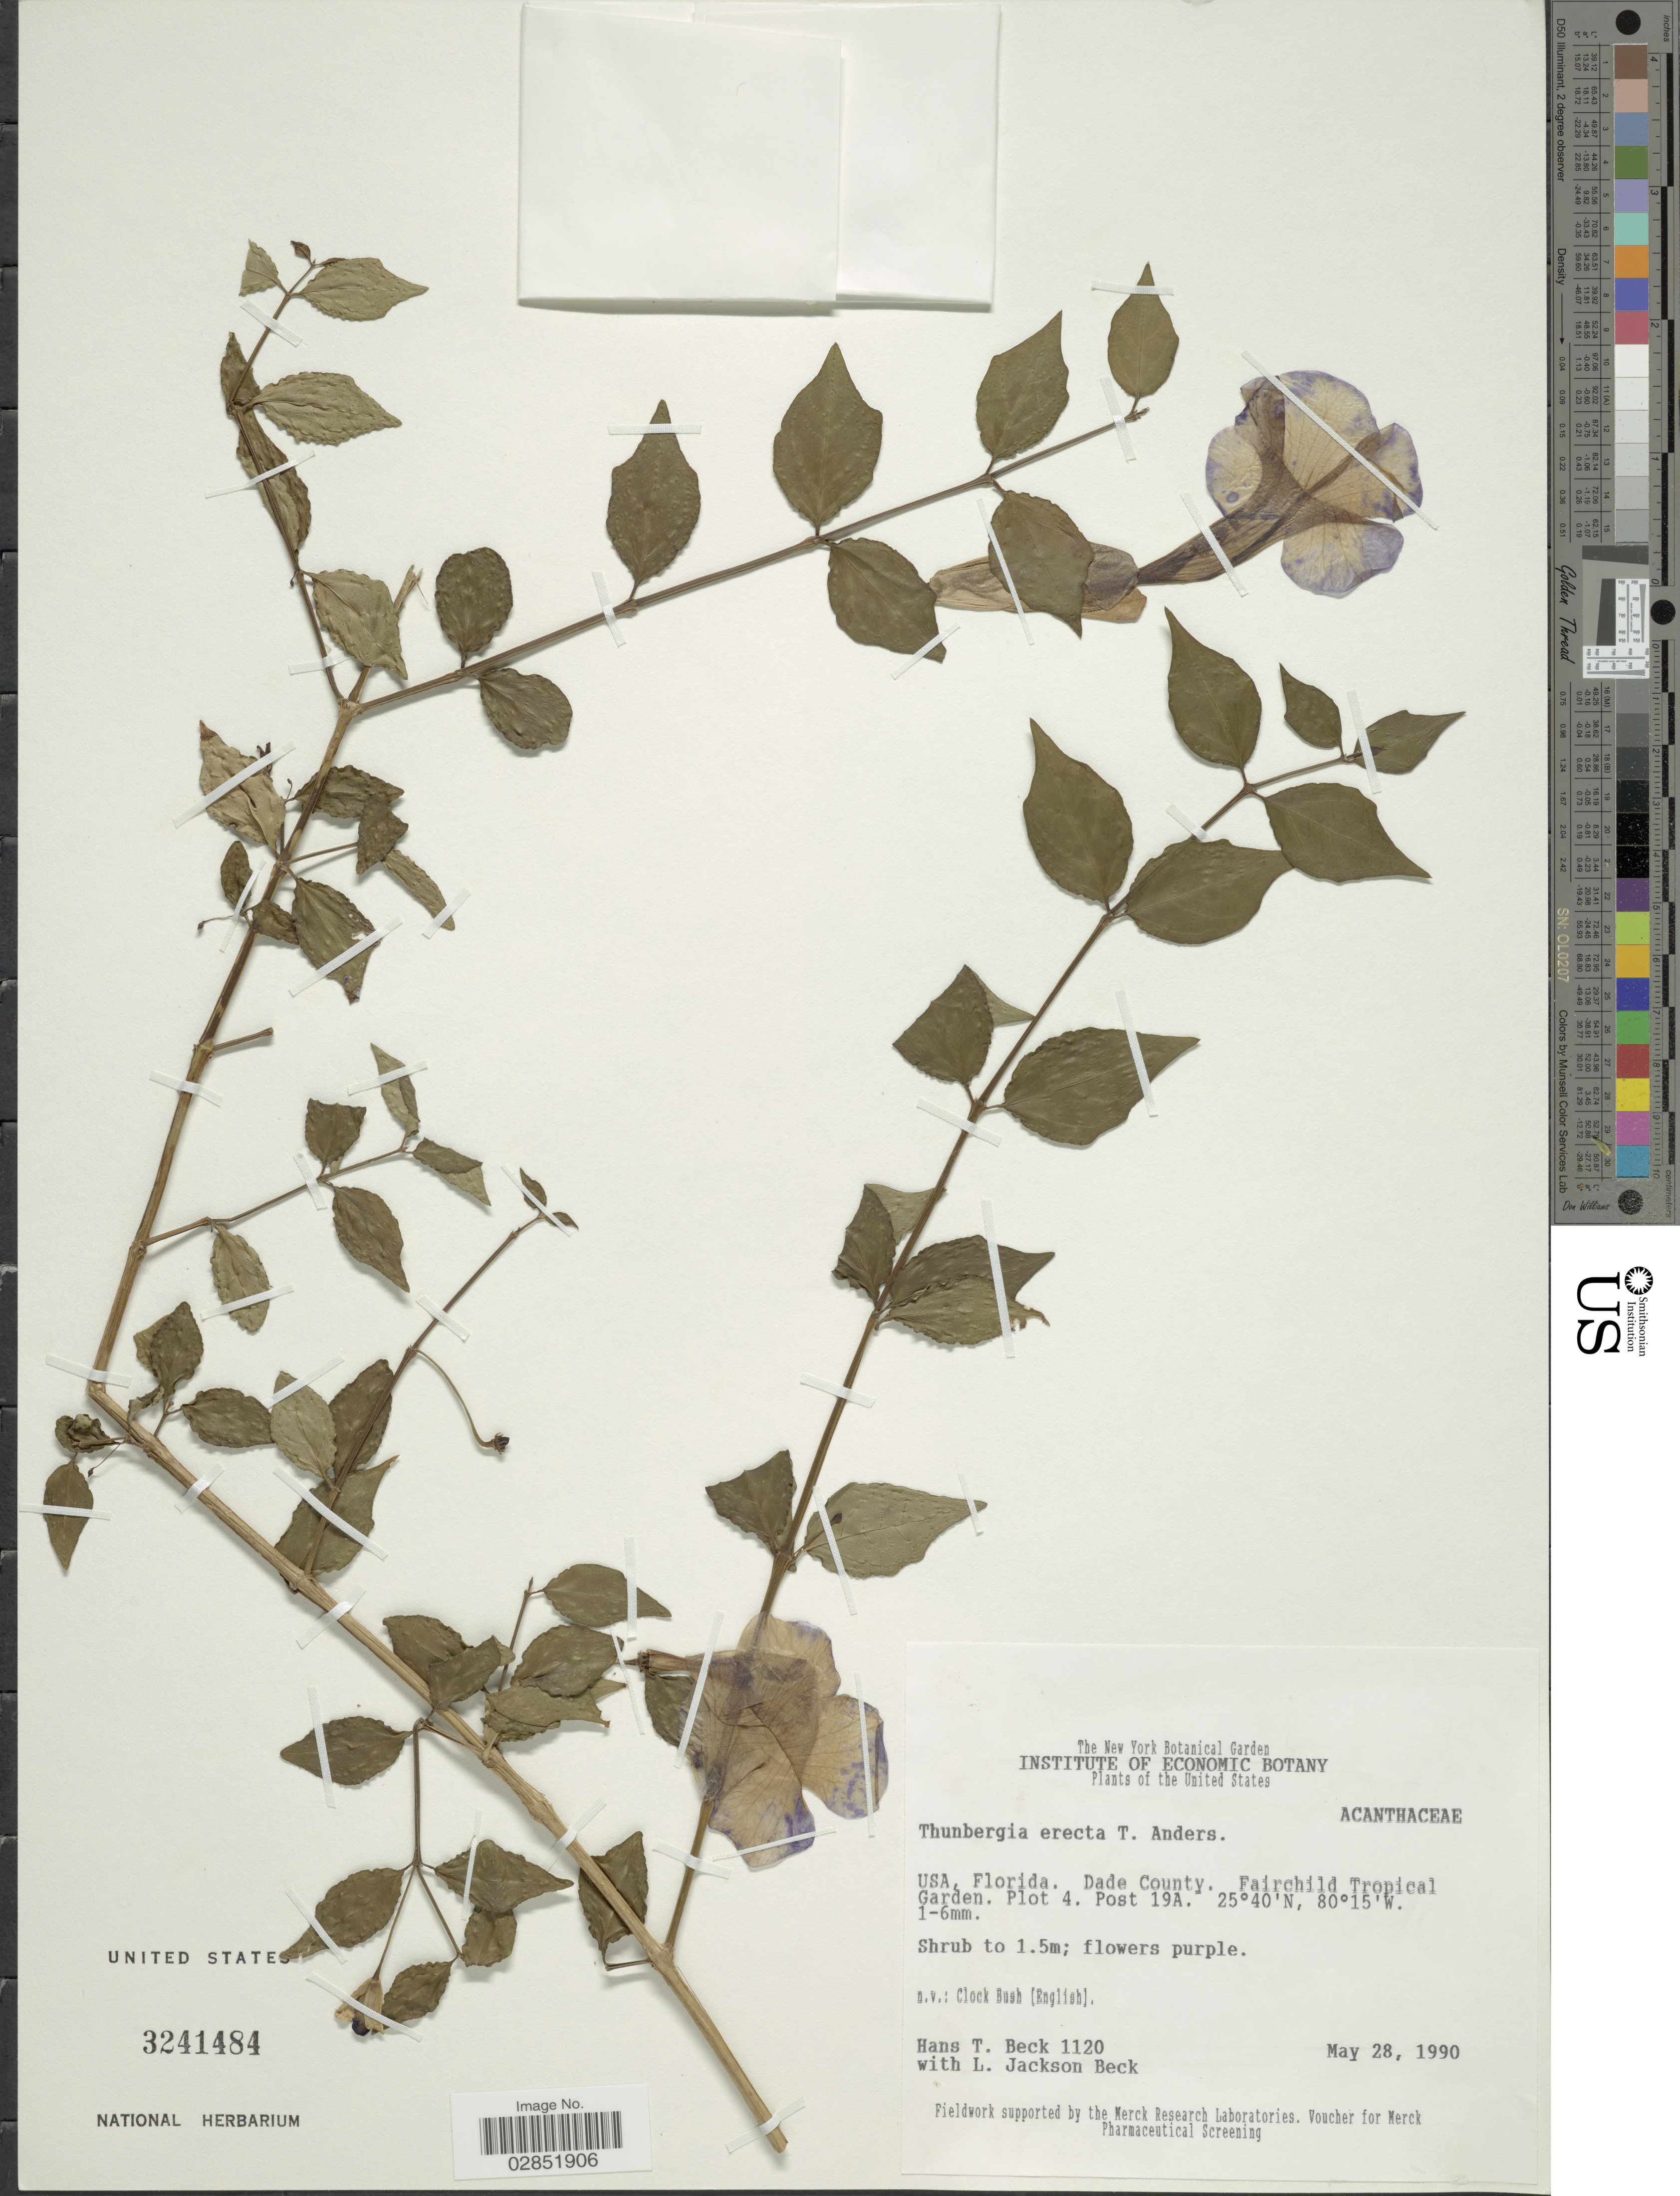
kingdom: Plantae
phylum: Tracheophyta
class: Magnoliopsida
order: Lamiales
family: Acanthaceae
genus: Thunbergia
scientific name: Thunbergia erecta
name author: (Benth.) T. Anderson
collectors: H. T. Beck & L. J. Beck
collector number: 1120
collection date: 1990-05-28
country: United States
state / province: Florida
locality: Dade County. Fairchild Tropical Garden. Plot 4. Psot 19A.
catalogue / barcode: US 3241484